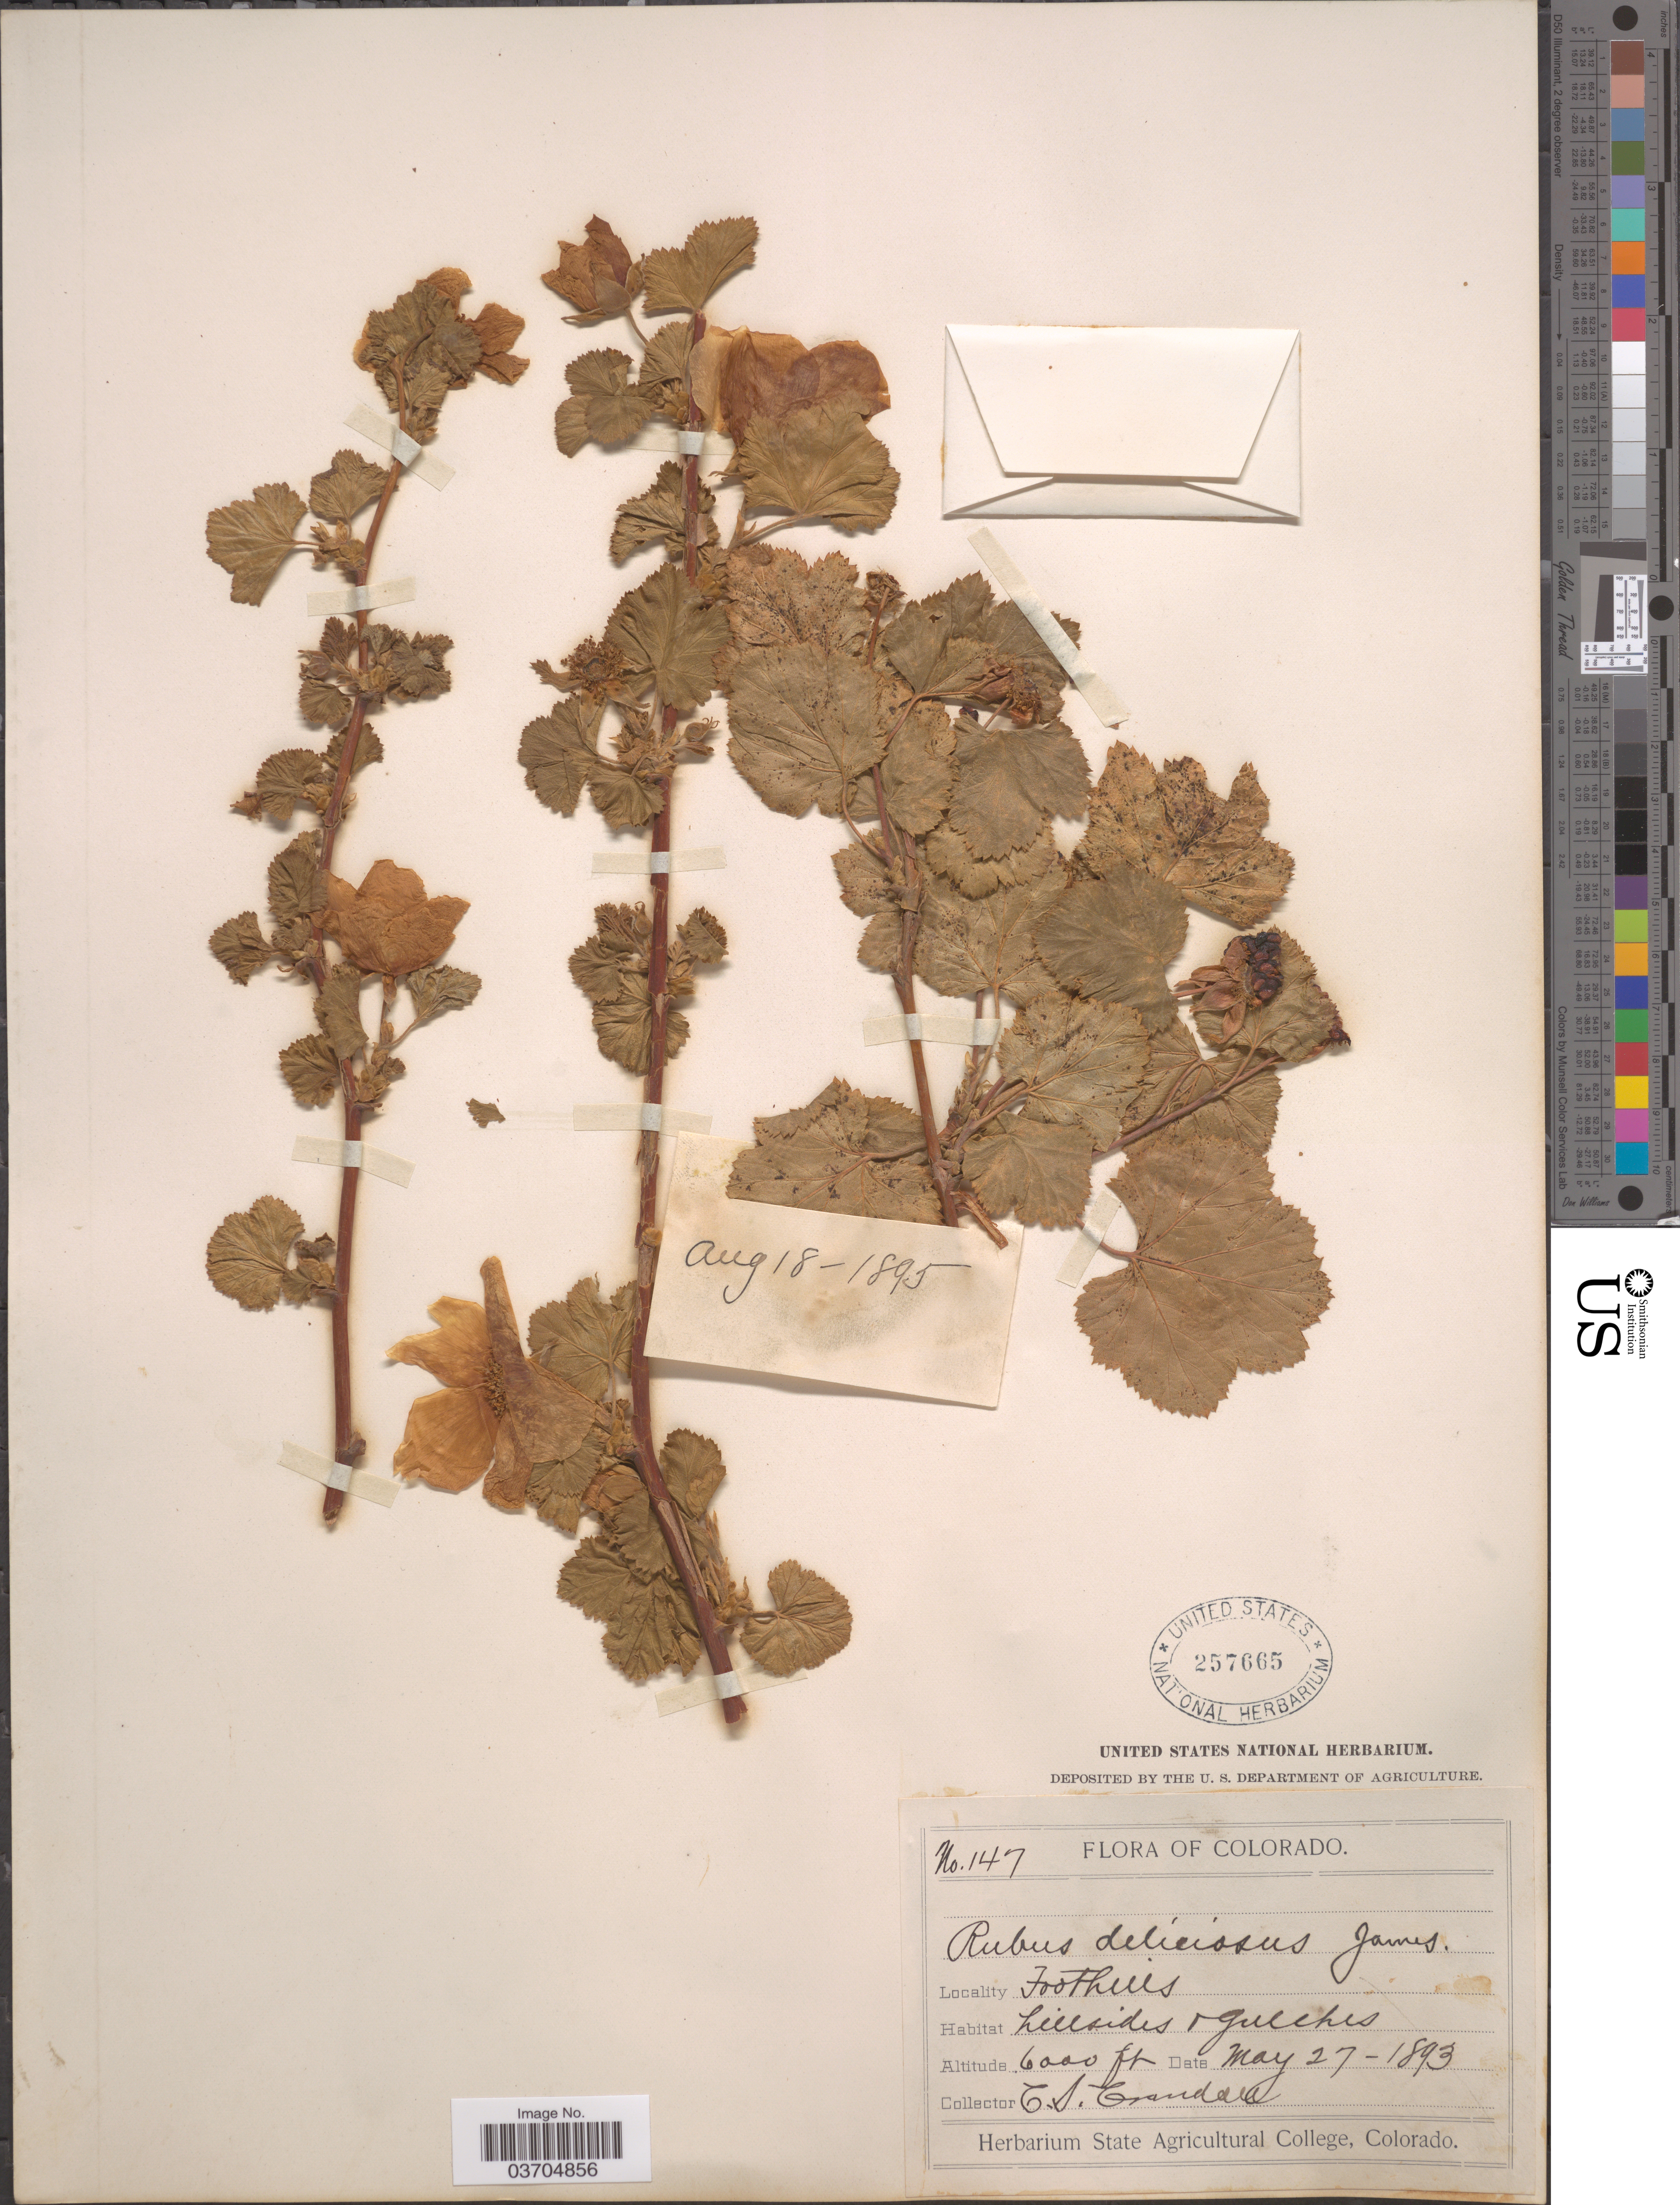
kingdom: Plantae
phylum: Tracheophyta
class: Magnoliopsida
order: Rosales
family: Rosaceae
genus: Rubus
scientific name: Rubus deliciosus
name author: Torr.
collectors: C. Crandall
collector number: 147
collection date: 1893-05-27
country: United States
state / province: Colorado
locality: Foothills.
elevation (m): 1829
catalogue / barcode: US 257665